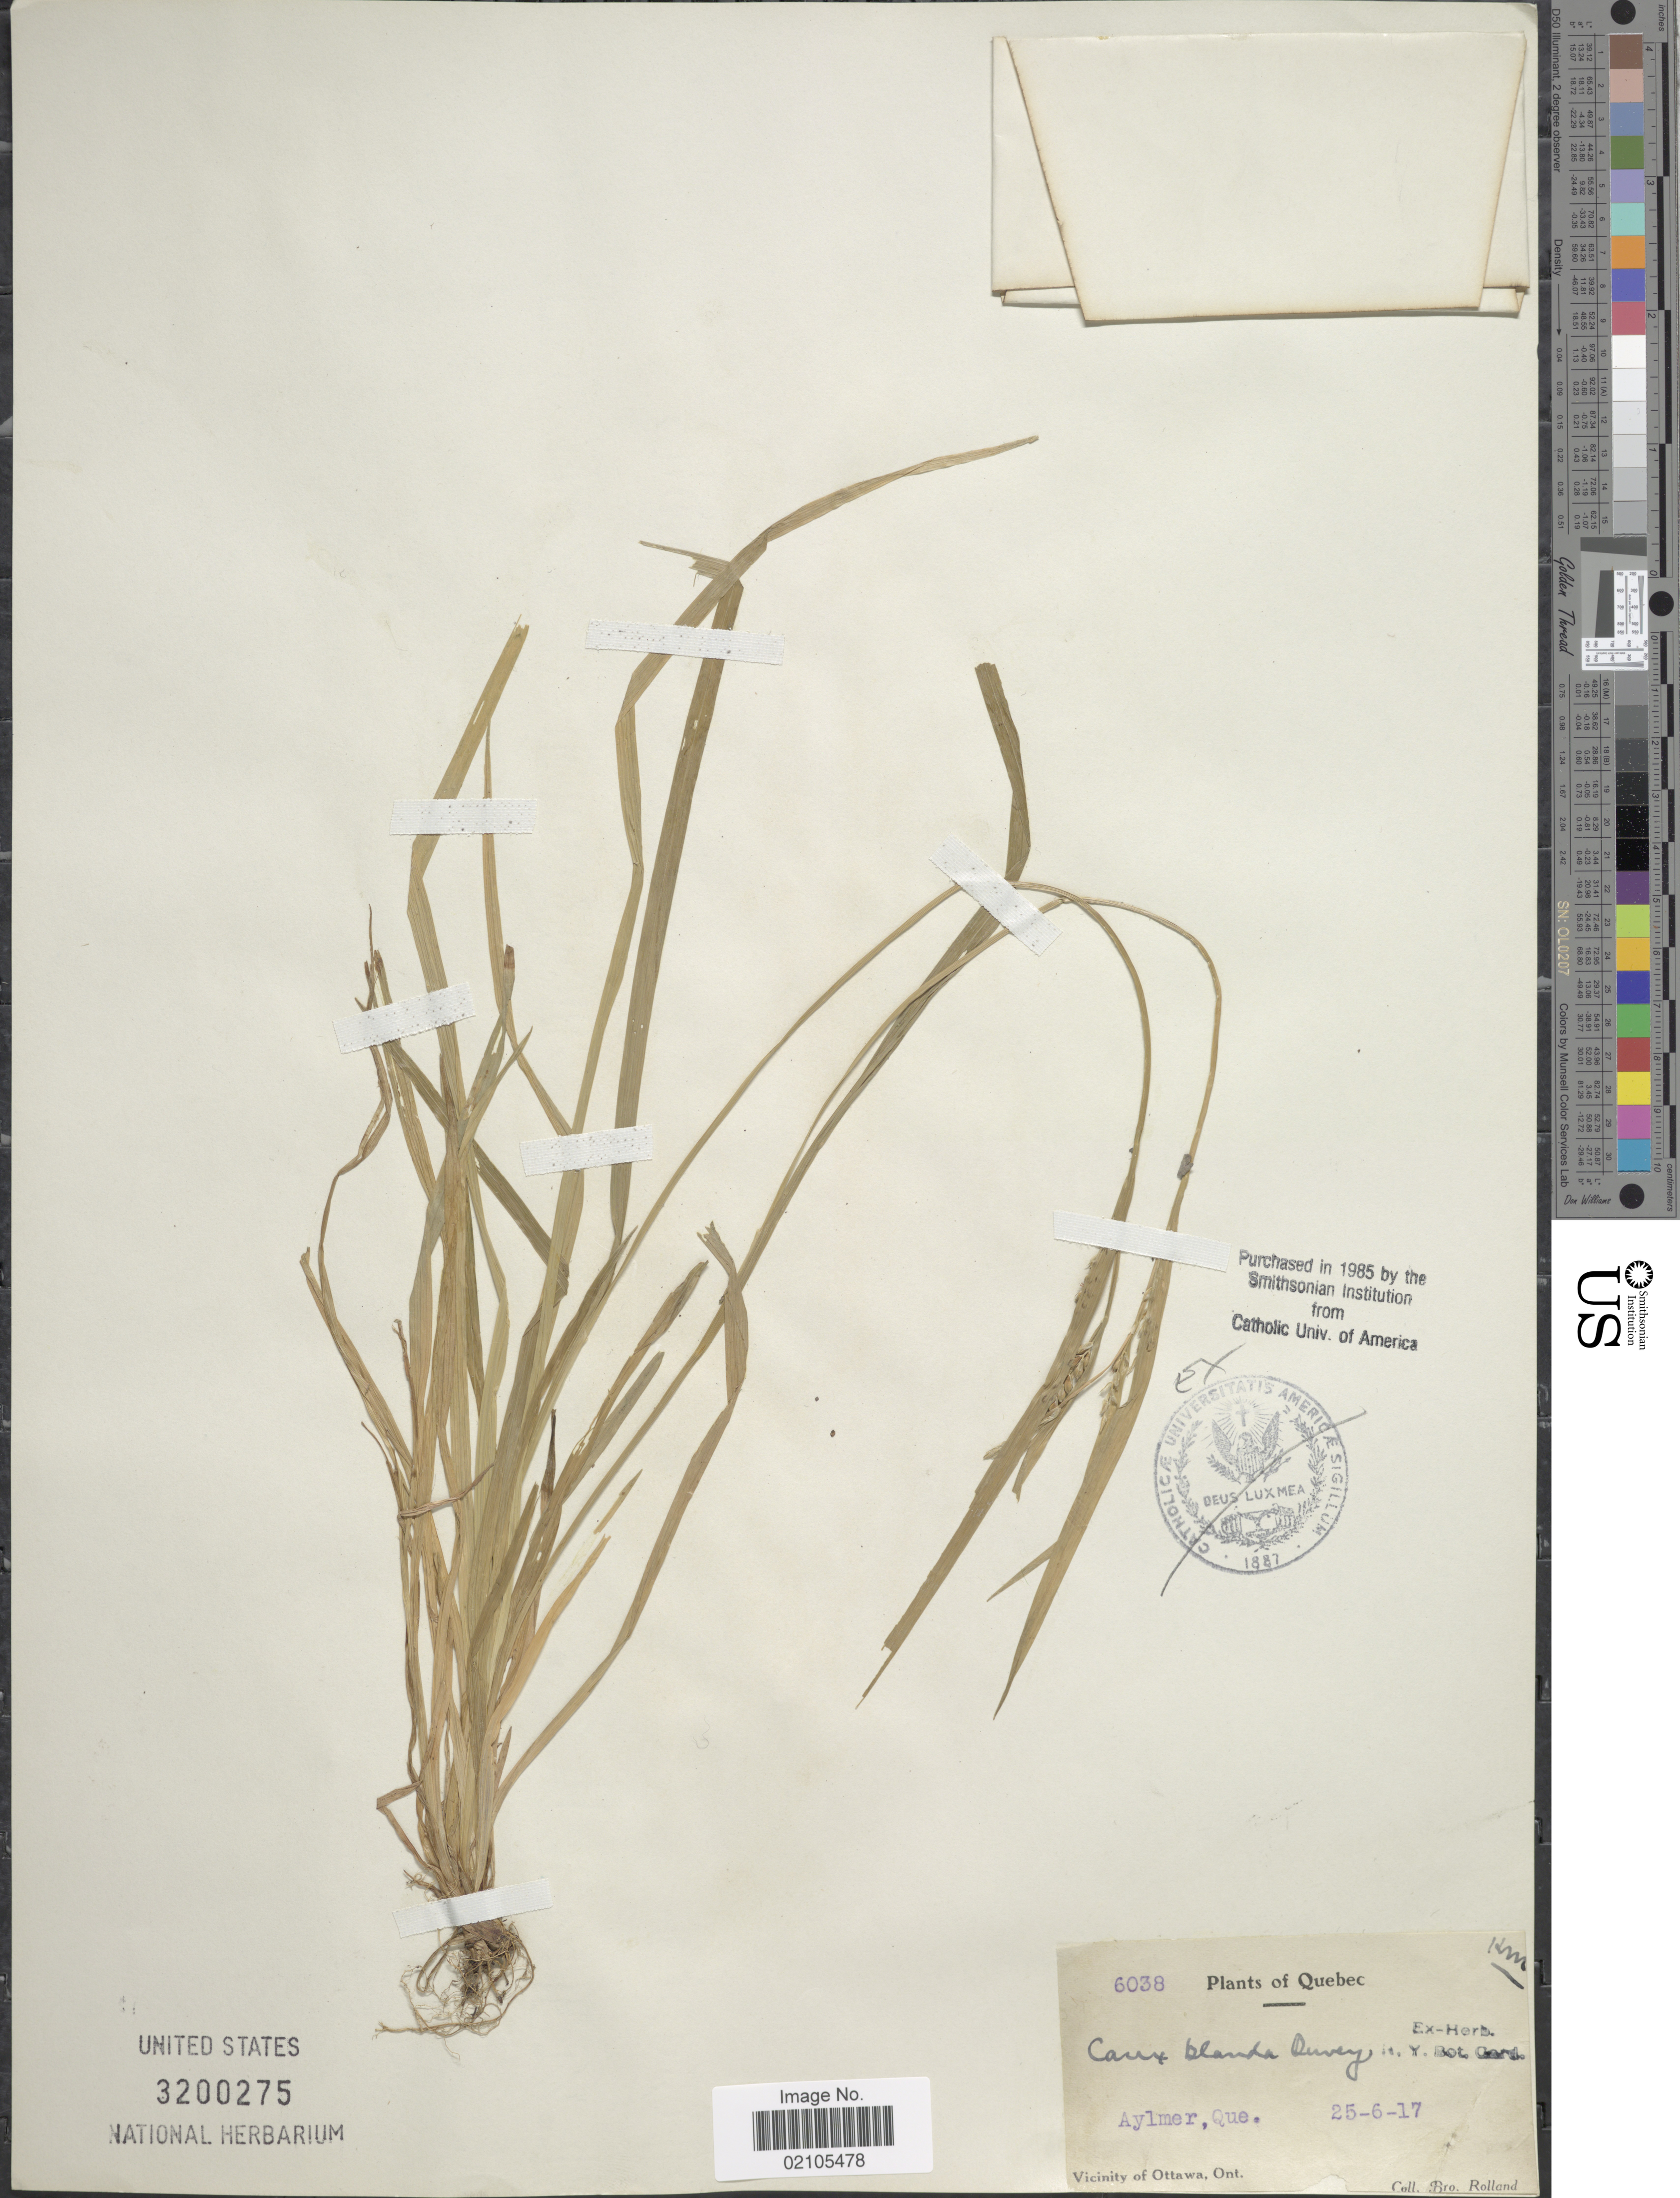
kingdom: Plantae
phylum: Tracheophyta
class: Liliopsida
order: Poales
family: Cyperaceae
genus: Carex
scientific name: Carex blanda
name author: Dewey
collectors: B. Rolland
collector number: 6038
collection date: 1917-06-25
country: Canada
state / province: Quebec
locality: Aylmer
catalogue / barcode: US 3200275